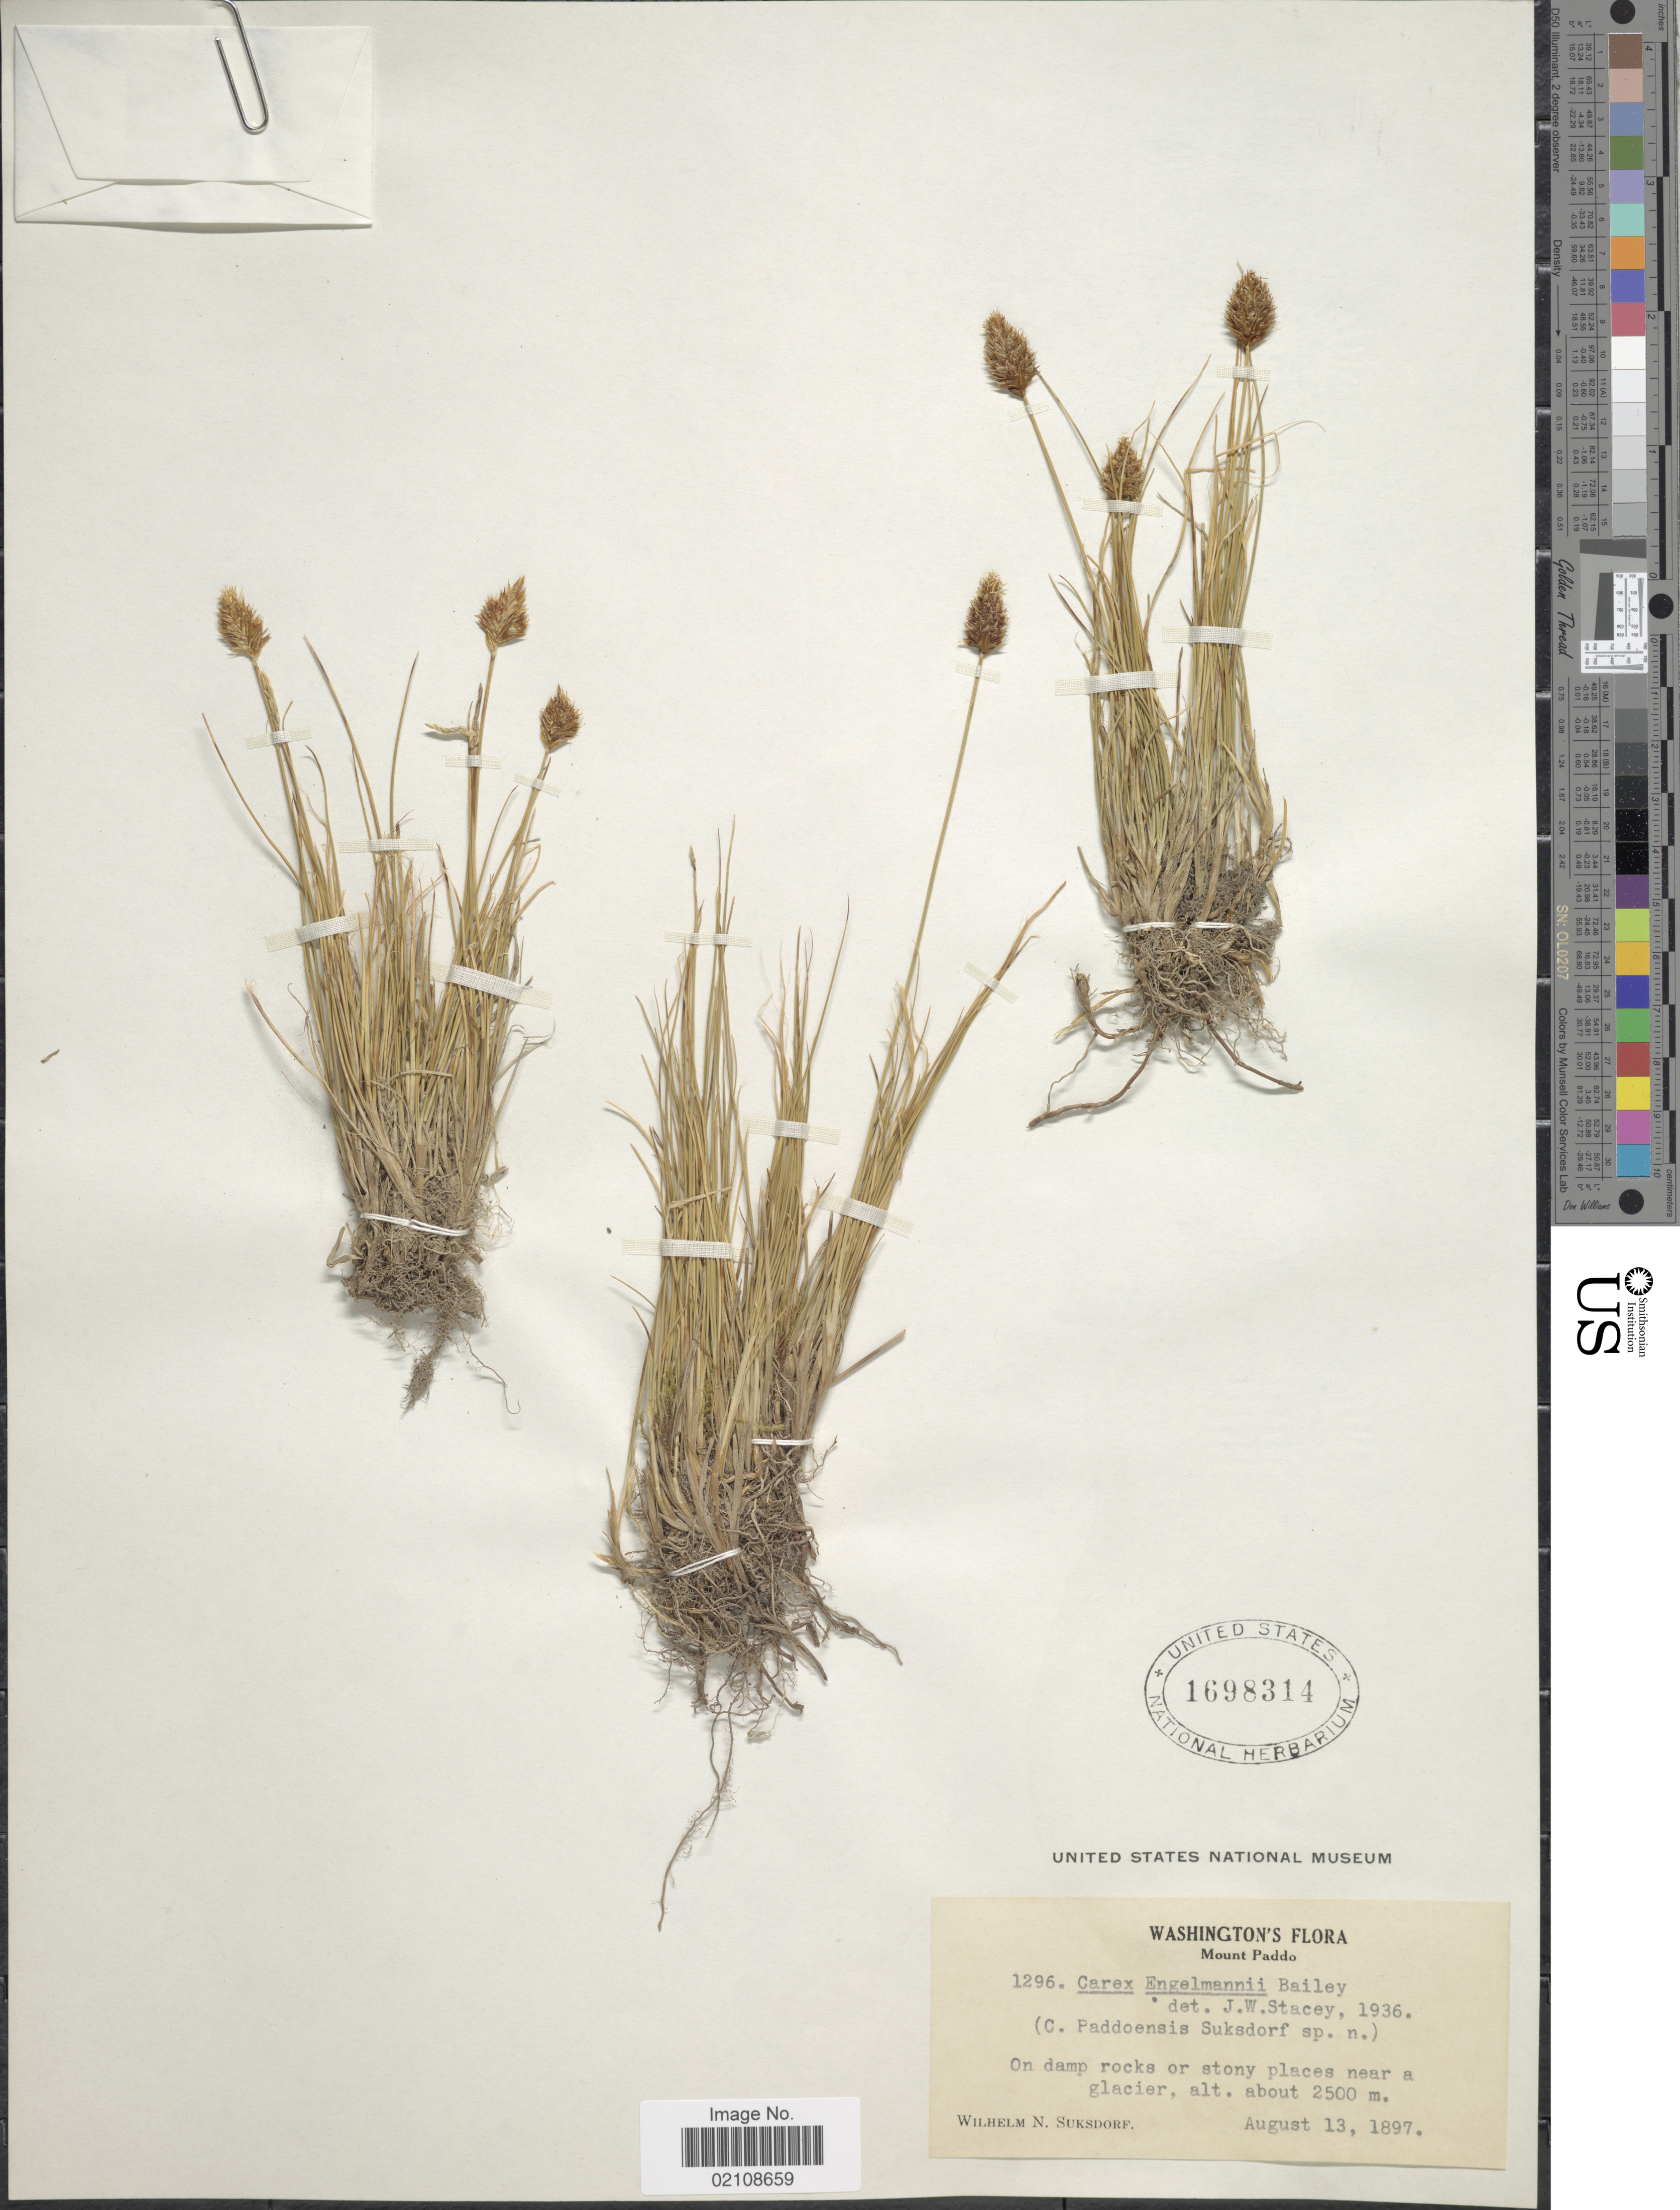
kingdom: Plantae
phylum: Tracheophyta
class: Liliopsida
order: Poales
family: Cyperaceae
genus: Carex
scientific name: Carex engelmannii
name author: L.H. Bailey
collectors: W. N. Suksdorf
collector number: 1296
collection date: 1897-08-13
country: United States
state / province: Washington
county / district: Skamania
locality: Mount Paddo, on damp rocks or stony places near a glacier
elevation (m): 2500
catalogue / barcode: US 1698314